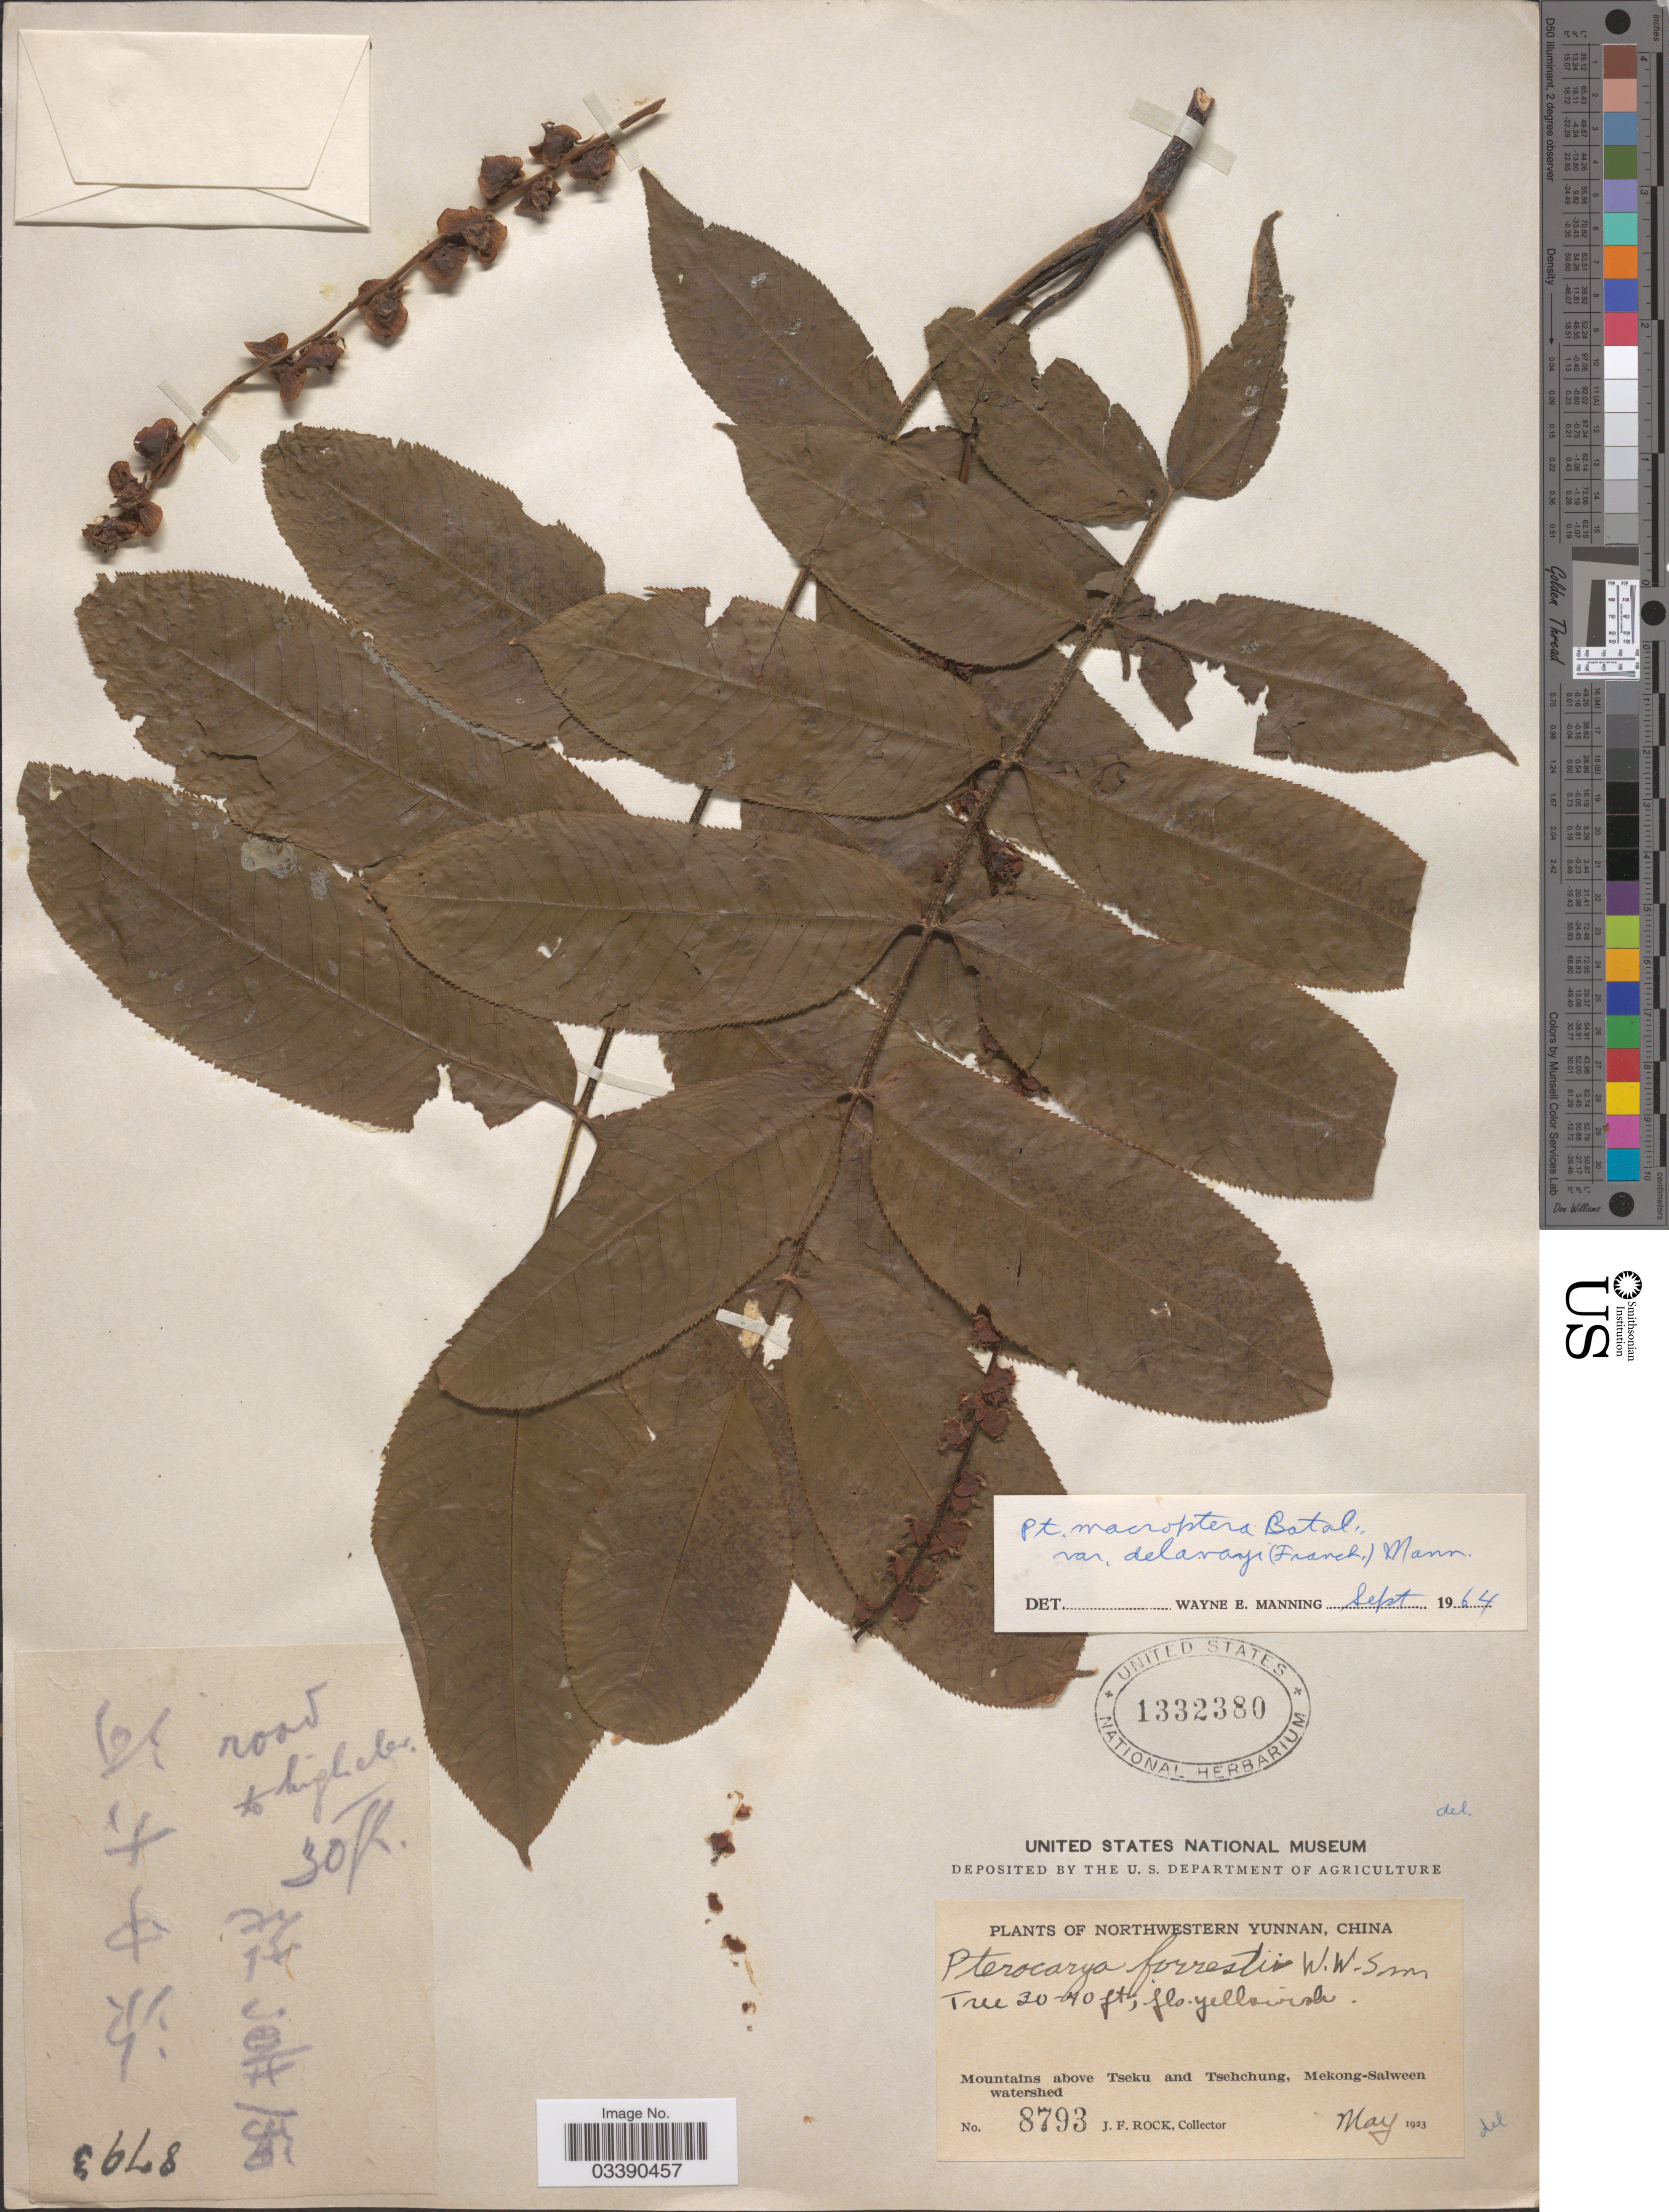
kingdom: Plantae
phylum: Tracheophyta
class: Magnoliopsida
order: Fagales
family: Juglandaceae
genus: Pterocarya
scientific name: Pterocarya macroptera var. delavayi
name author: (Franch.) W.E. Manning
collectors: J. Rock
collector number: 8793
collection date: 1923-05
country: China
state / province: Yunnan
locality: Northwestern Yunnan. Mountains above Tseku and Tsehchung, Mekong-Salween watershed.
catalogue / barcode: US 1332380